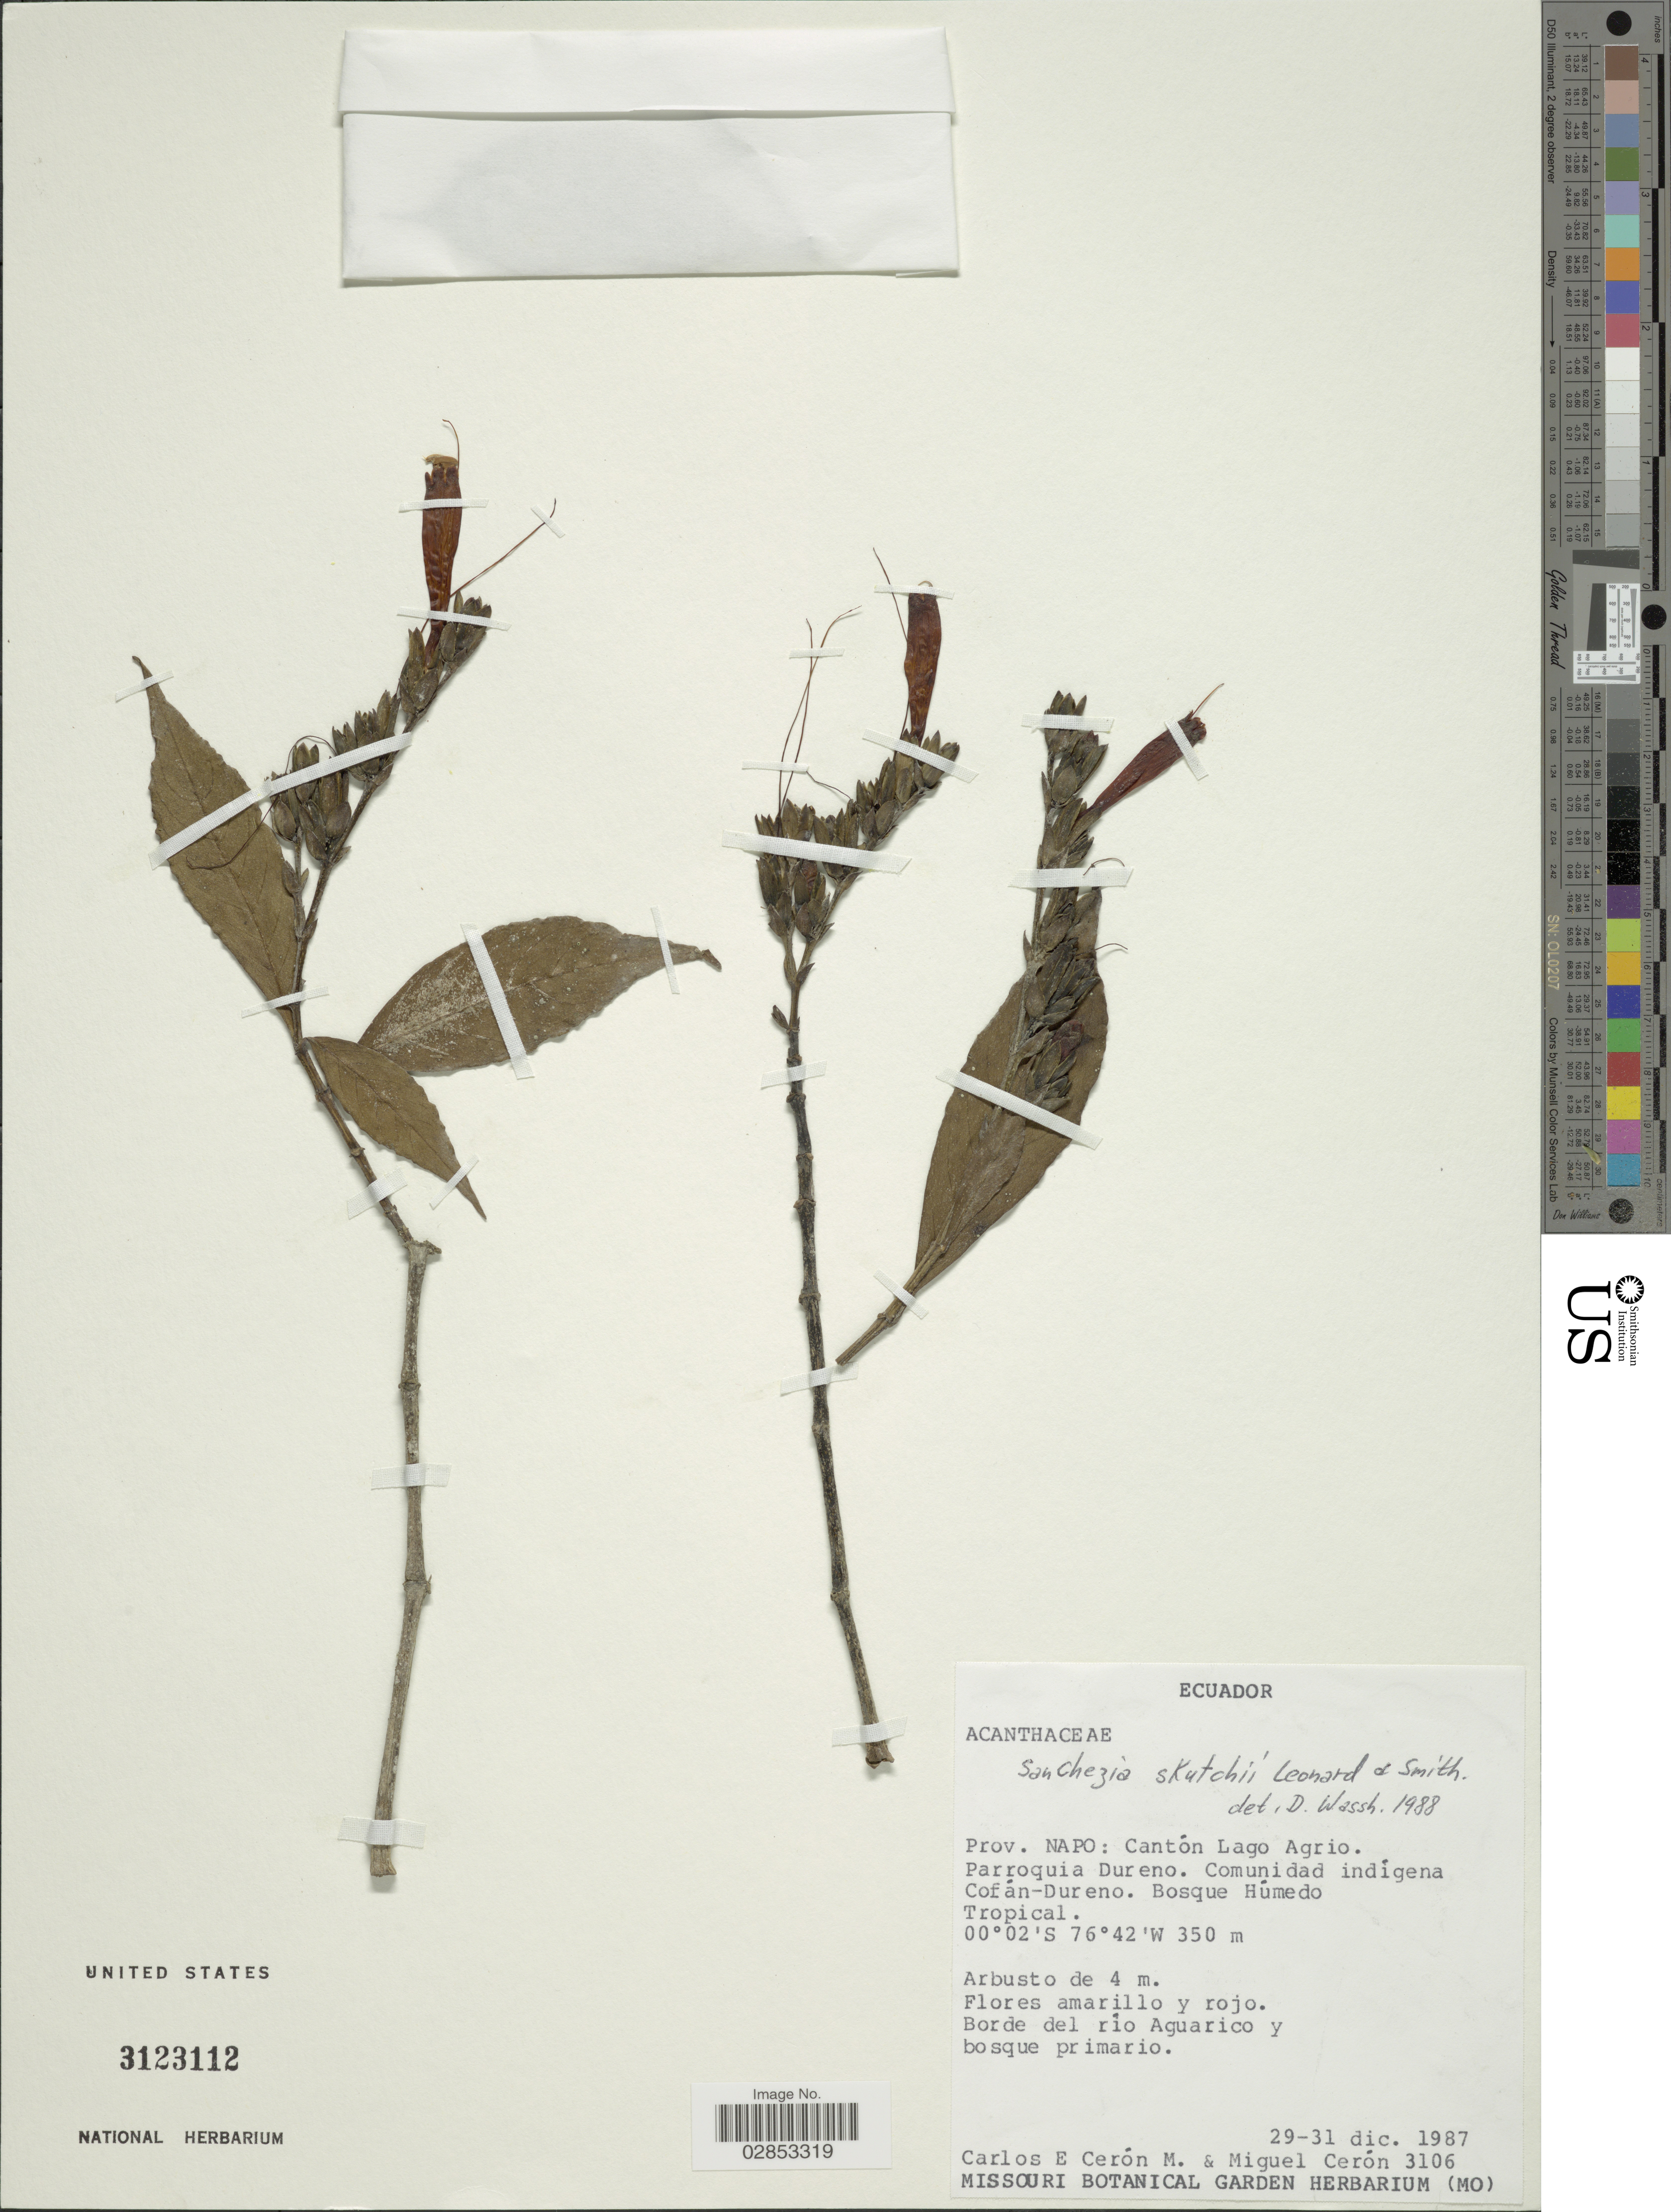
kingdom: Plantae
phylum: Tracheophyta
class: Magnoliopsida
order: Lamiales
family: Acanthaceae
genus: Sanchezia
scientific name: Sanchezia putumayensis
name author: Leonard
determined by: Azevedo, Igor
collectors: C. E. Cerón M. & M. Ceron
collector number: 3106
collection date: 1987-12-29/1987-12-31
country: Ecuador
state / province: Napo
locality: Cantón Lago Agrio, Parroquia Dureno, Comunidad indigena Cofán-Durengo.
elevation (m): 350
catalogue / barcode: US 3123112